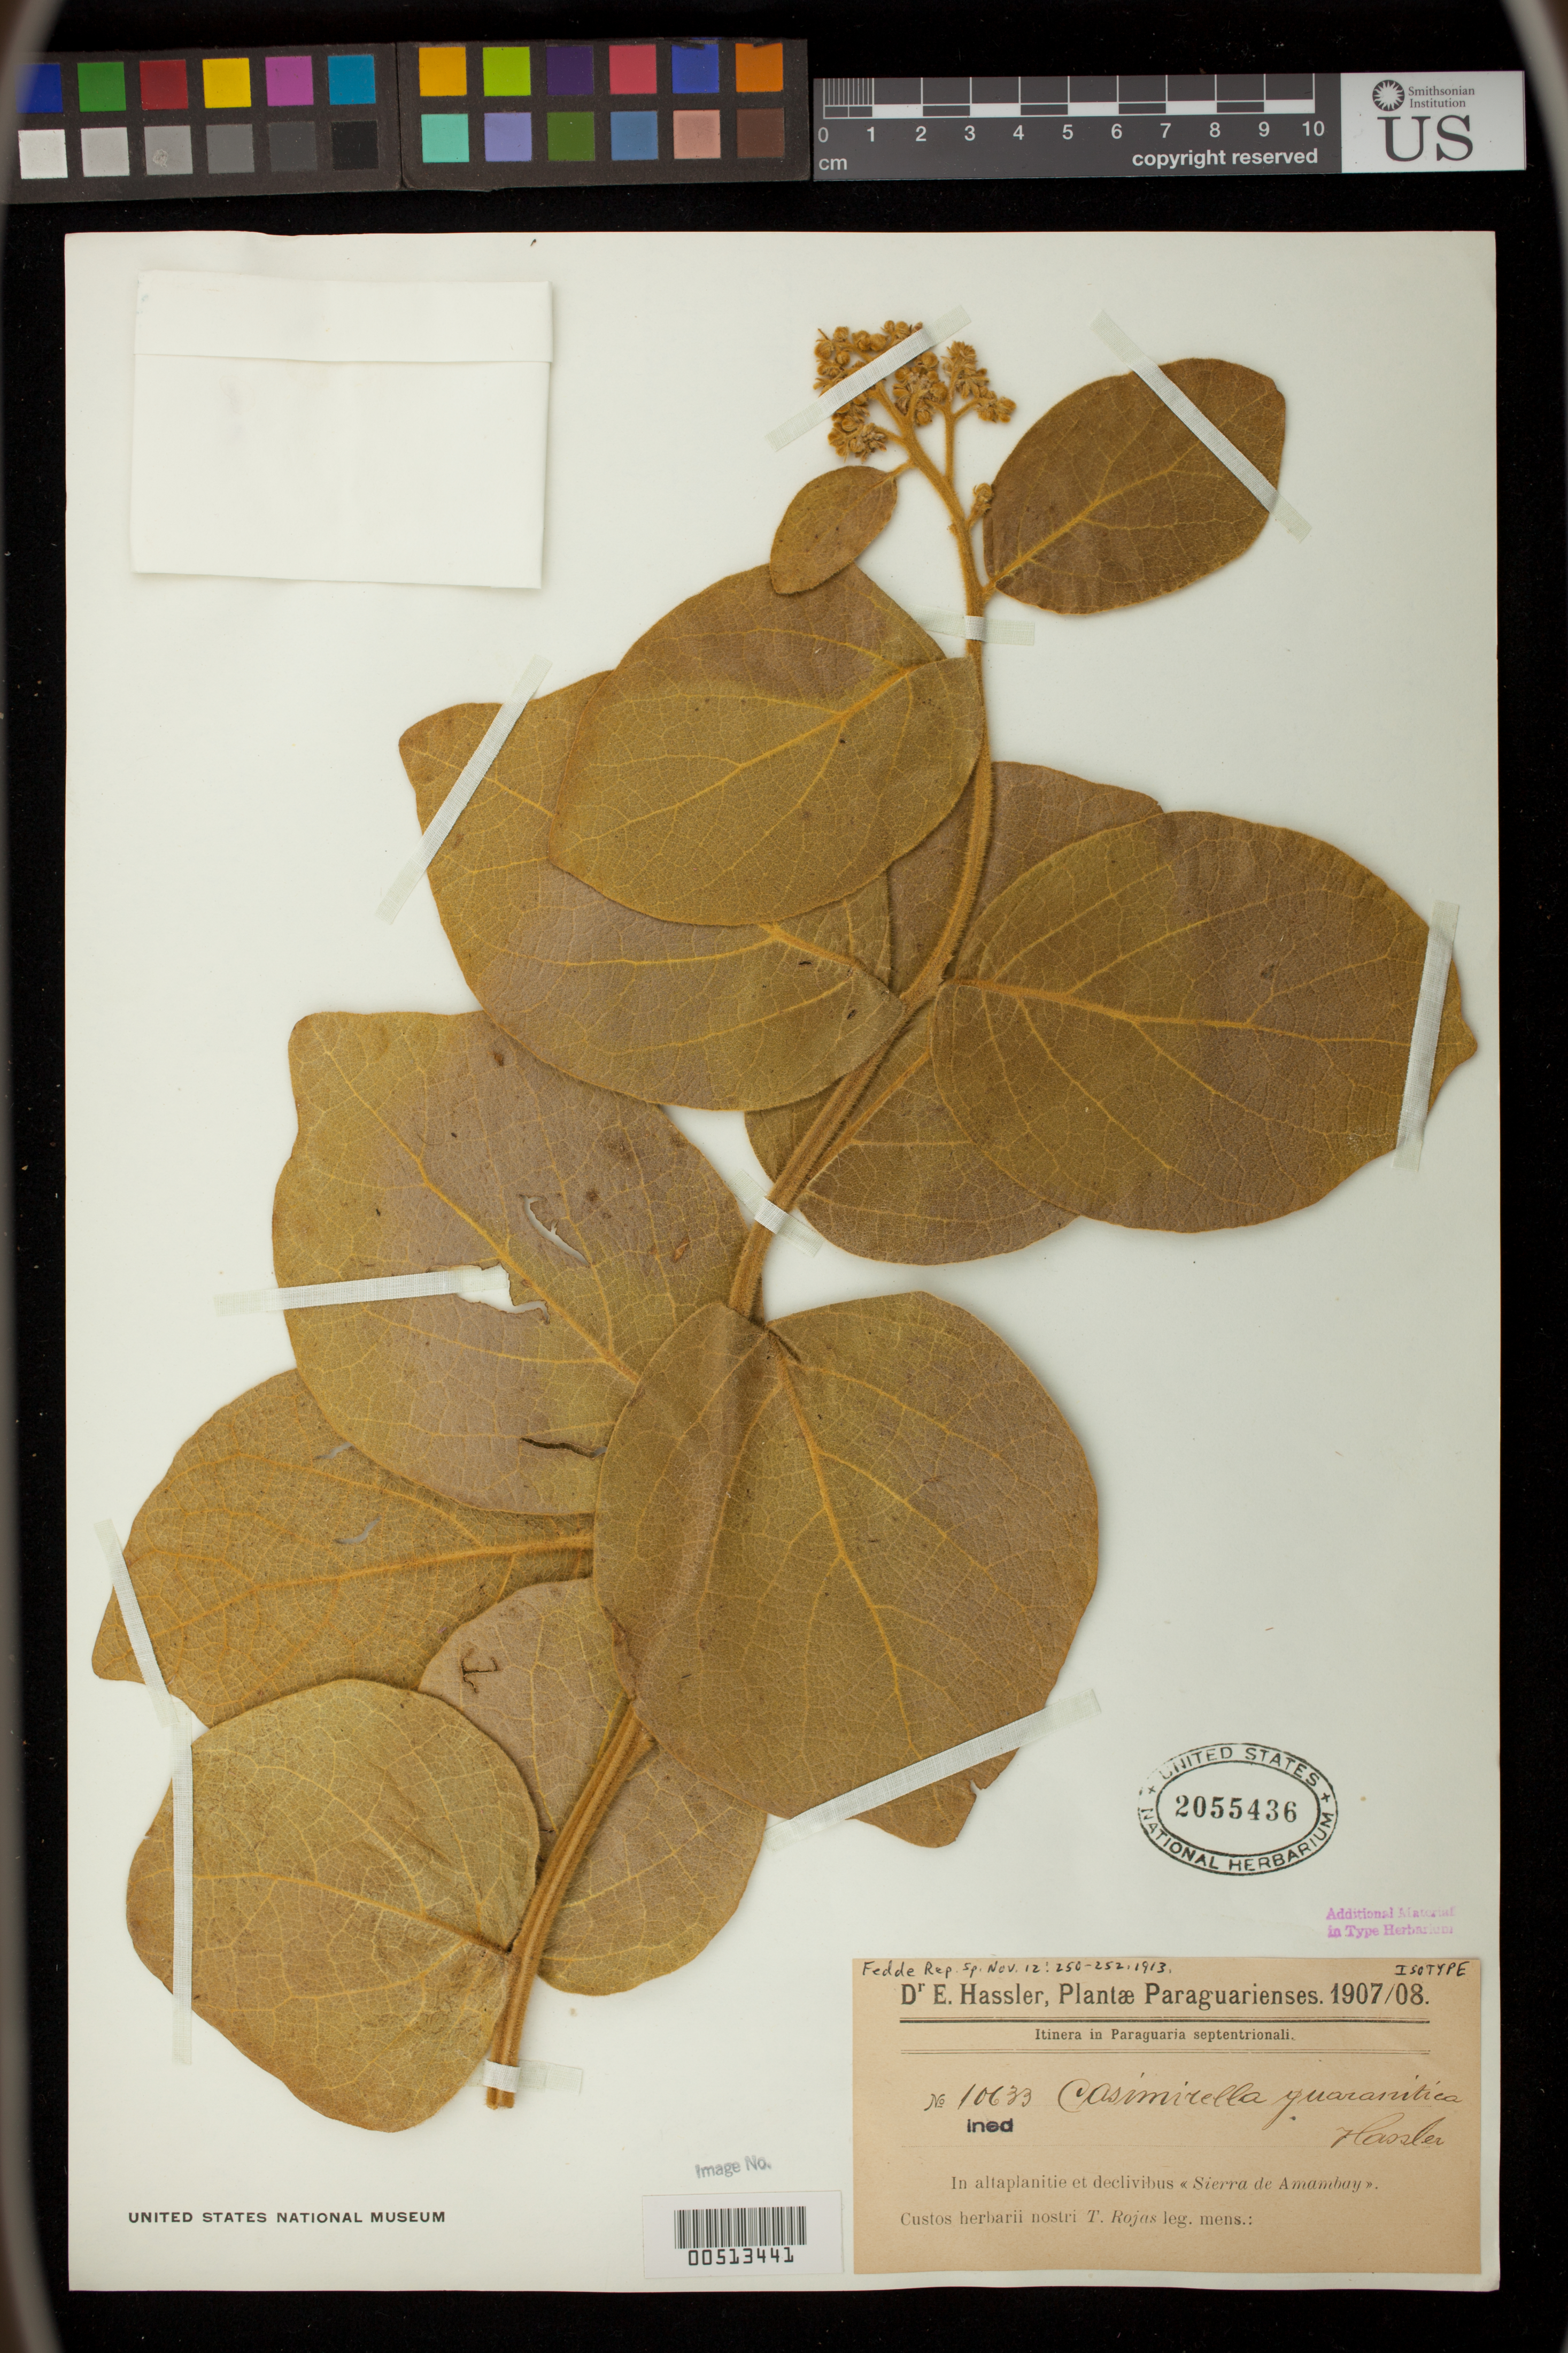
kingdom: Plantae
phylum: Tracheophyta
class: Magnoliopsida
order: Icacinales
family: Icacinaceae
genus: Casimirella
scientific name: Casimirella guaranitica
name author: Hassl.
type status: Isotype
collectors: T. Rojas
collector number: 10633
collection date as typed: Sep 1907 to -- Sep 1908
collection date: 1907-09/1908-09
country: Paraguay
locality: In altaplanitie & declivibus Sierra de Amambay.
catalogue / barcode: US 2055436